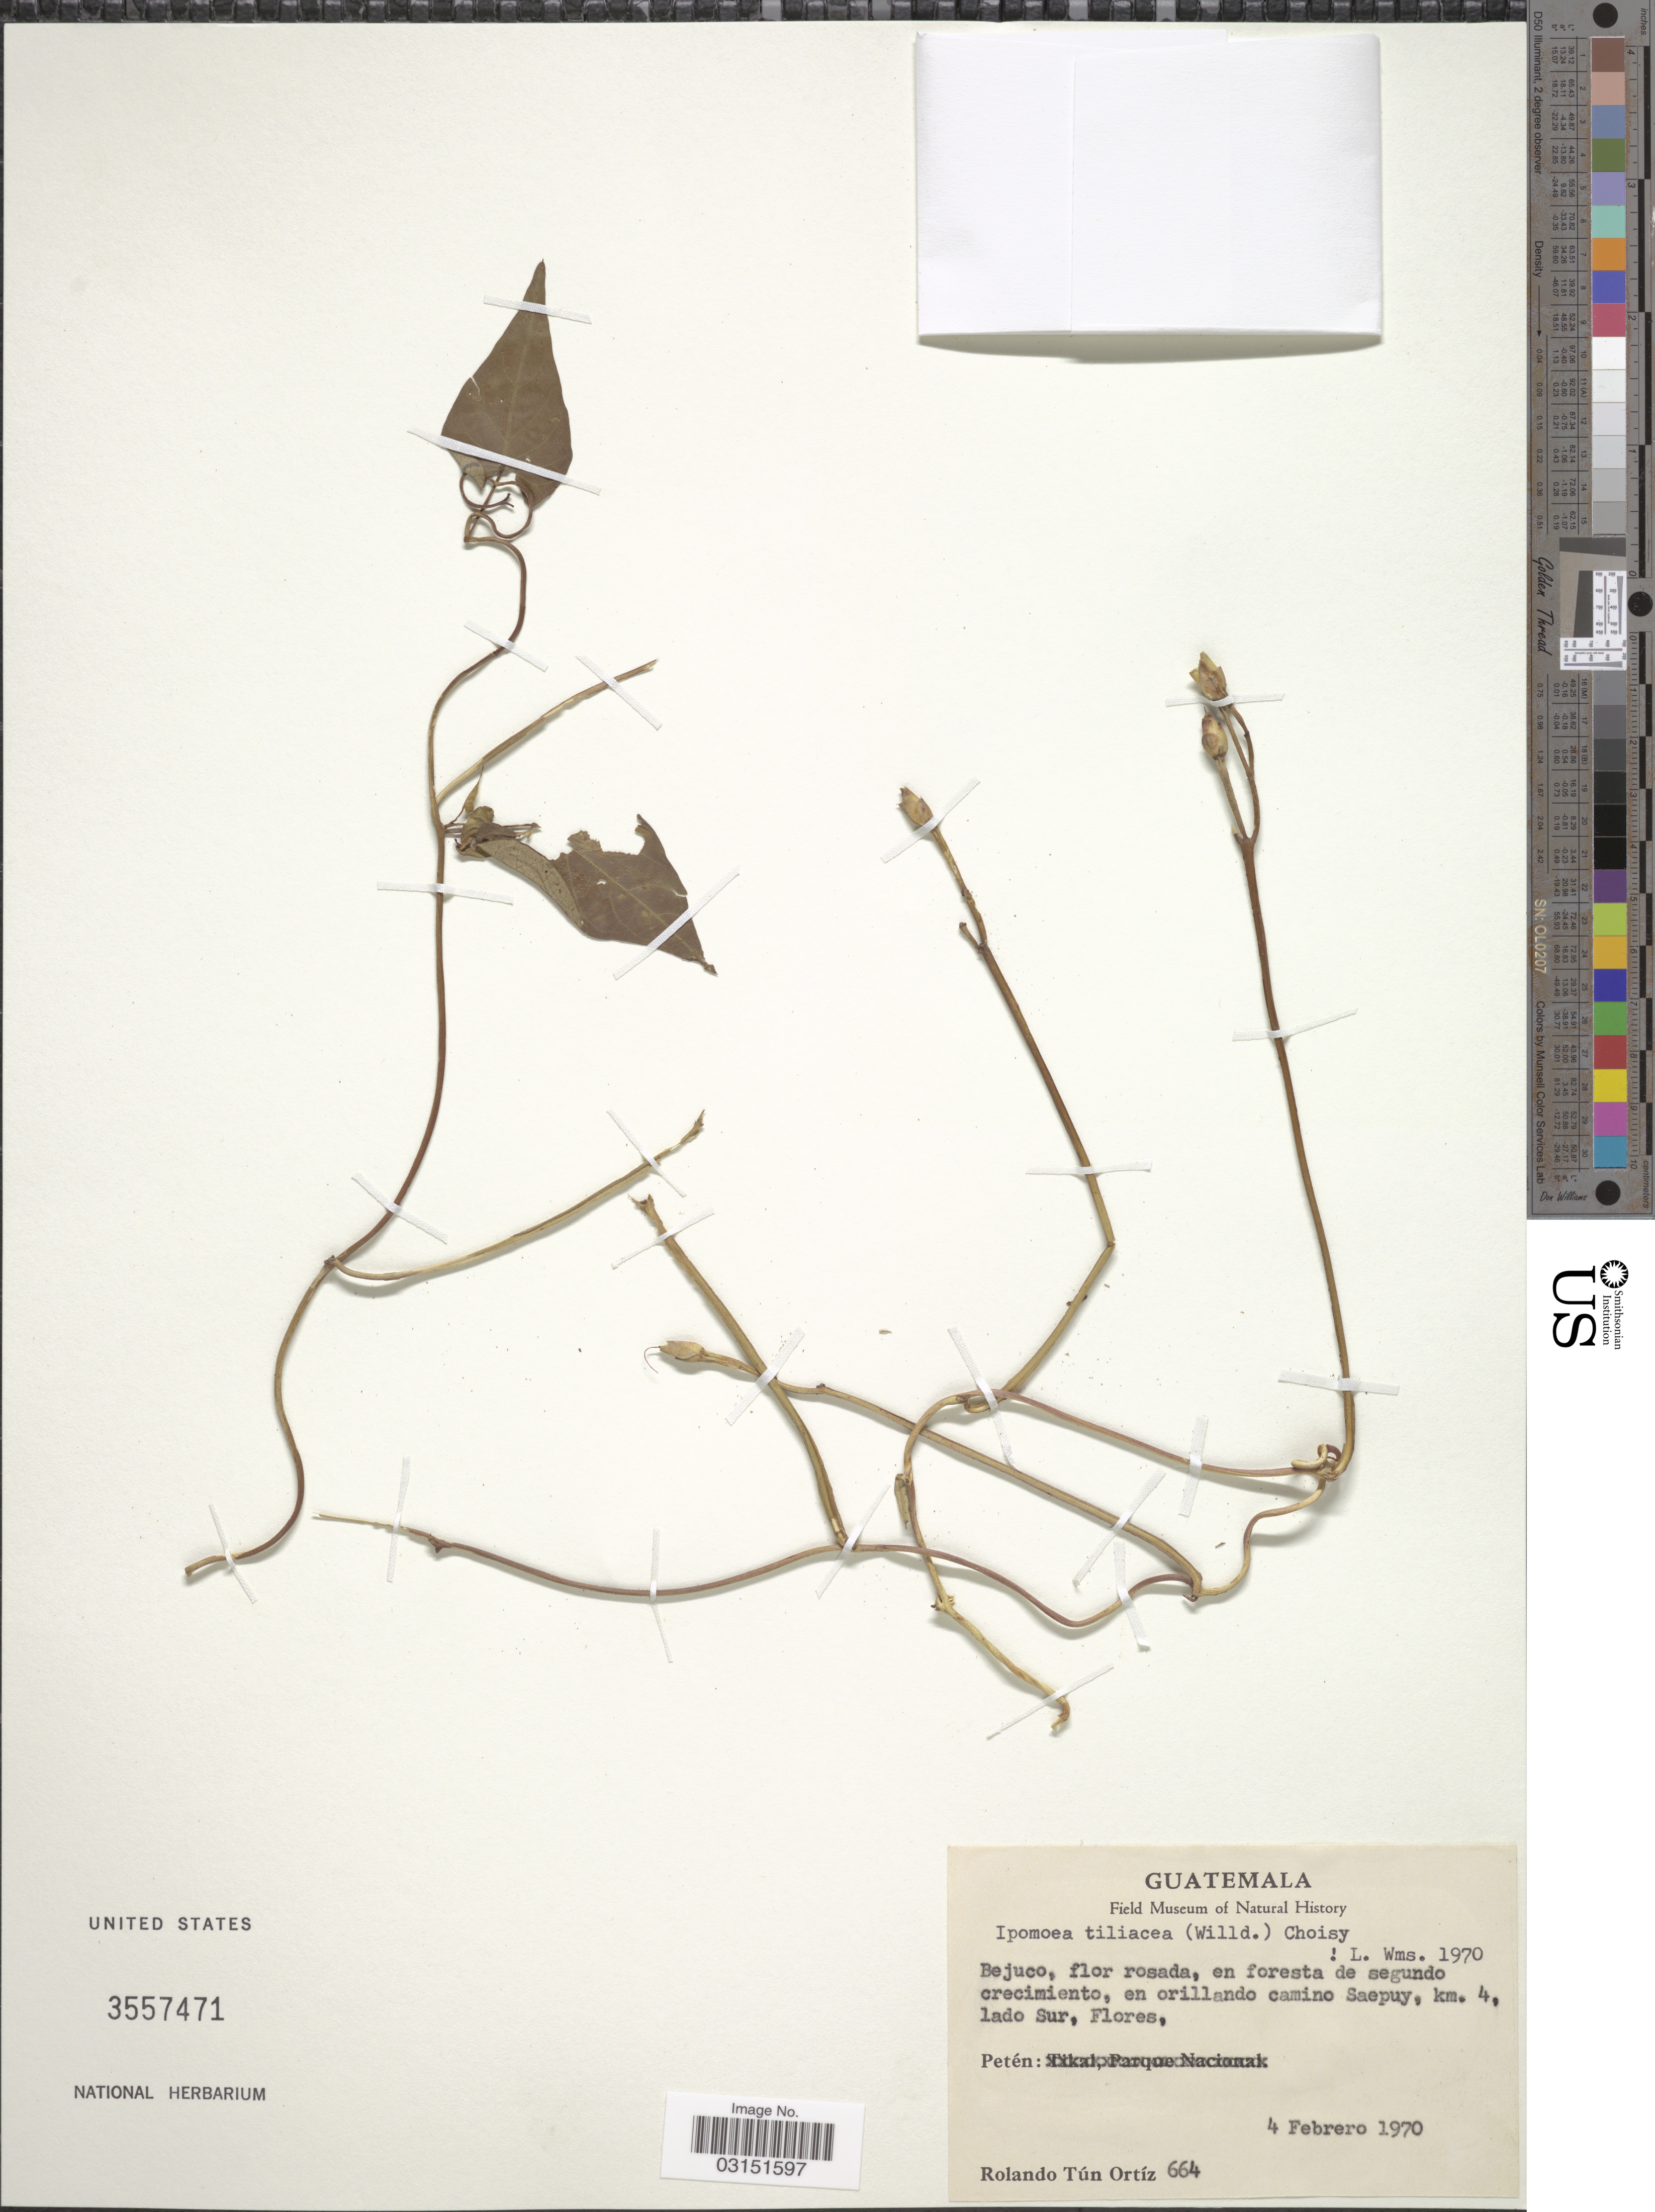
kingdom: Plantae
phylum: Tracheophyta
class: Magnoliopsida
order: Solanales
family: Convolvulaceae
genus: Ipomoea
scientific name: Ipomoea tiliacea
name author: (Willd.) Choisy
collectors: R. T. Ortíz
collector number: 664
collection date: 1970-02-04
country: Guatemala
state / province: El Petén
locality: En orillando camino Saepuy, km. 4, lado Sur, Flores, Petén.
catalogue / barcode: US 3557471